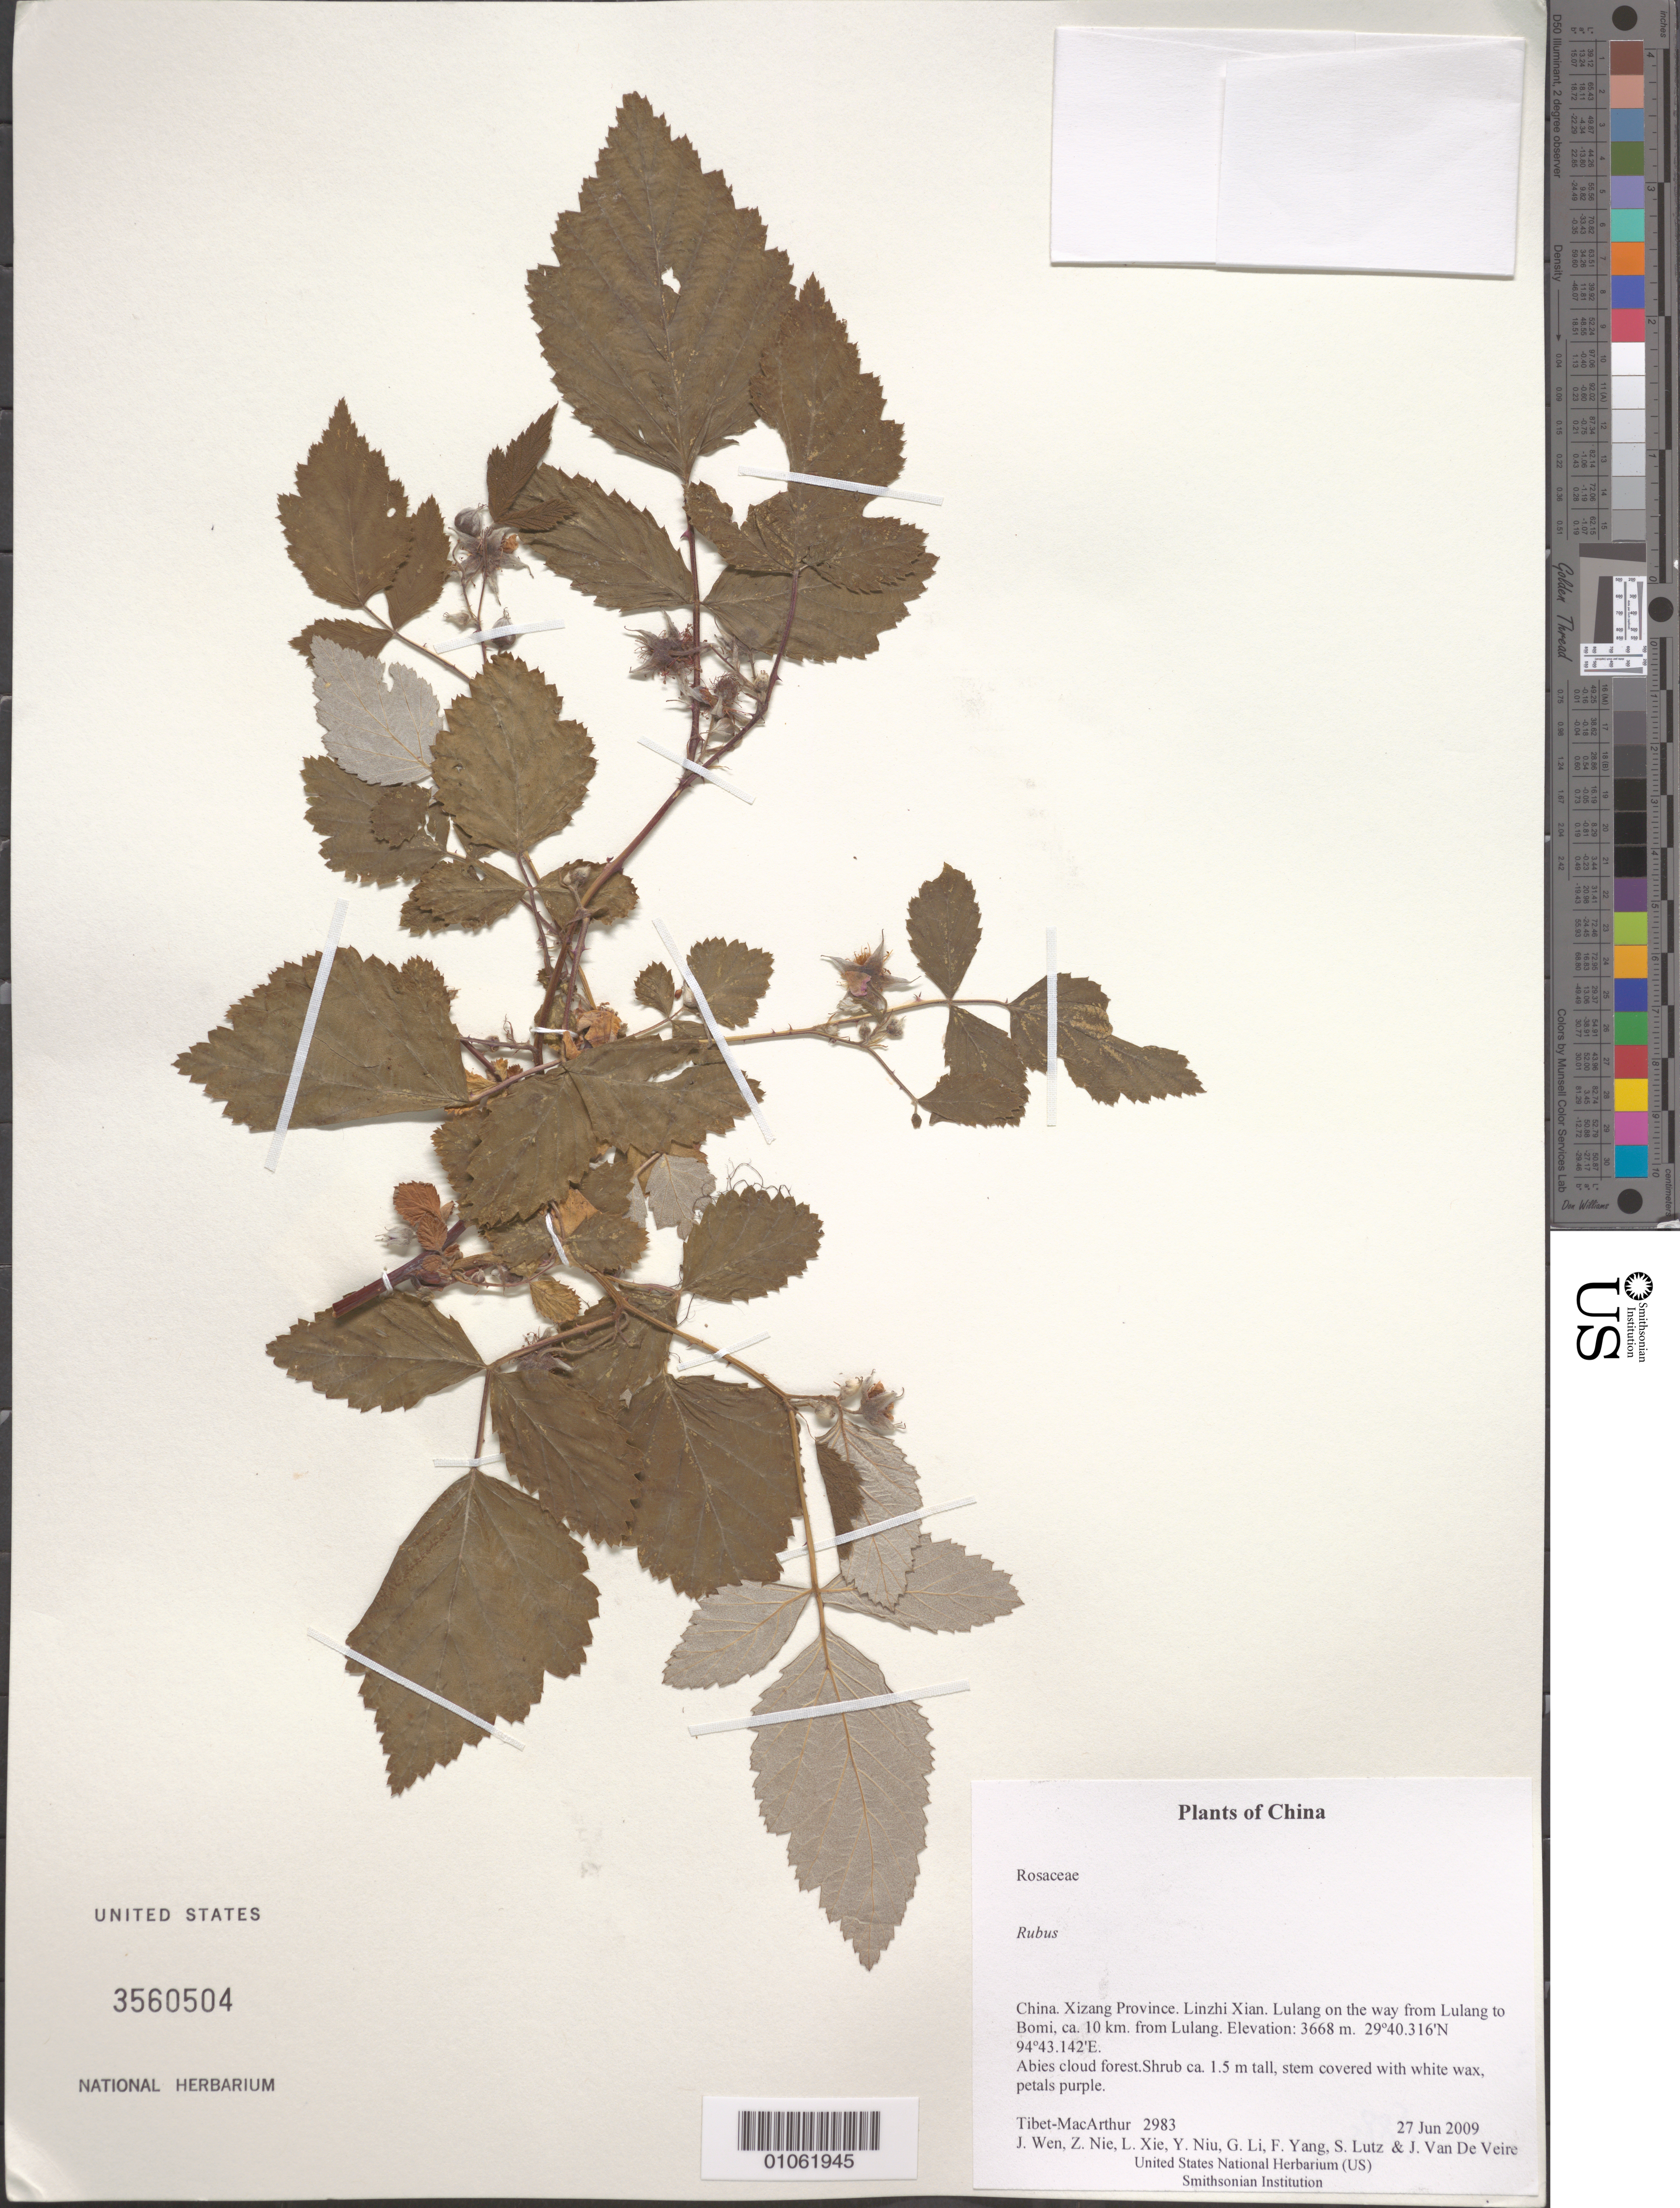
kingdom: Plantae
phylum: Tracheophyta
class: Magnoliopsida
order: Rosales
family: Rosaceae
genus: Rubus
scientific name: Rubus sp.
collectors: Tibet-MacArthur, J. Wen, Z. Nie, L. Xie, Y. Niu, G. Li, F. Yang, S. Lutz & J. Van De Veire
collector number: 2983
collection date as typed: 27 Jun 2009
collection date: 2009-06-27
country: China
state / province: Xizang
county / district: Linzhi Xian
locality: Lulang on the way from Lulang to Bomi, ca. 10 km. from Lulang.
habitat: Abies cloud forest.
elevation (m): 3668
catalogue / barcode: US 3560504